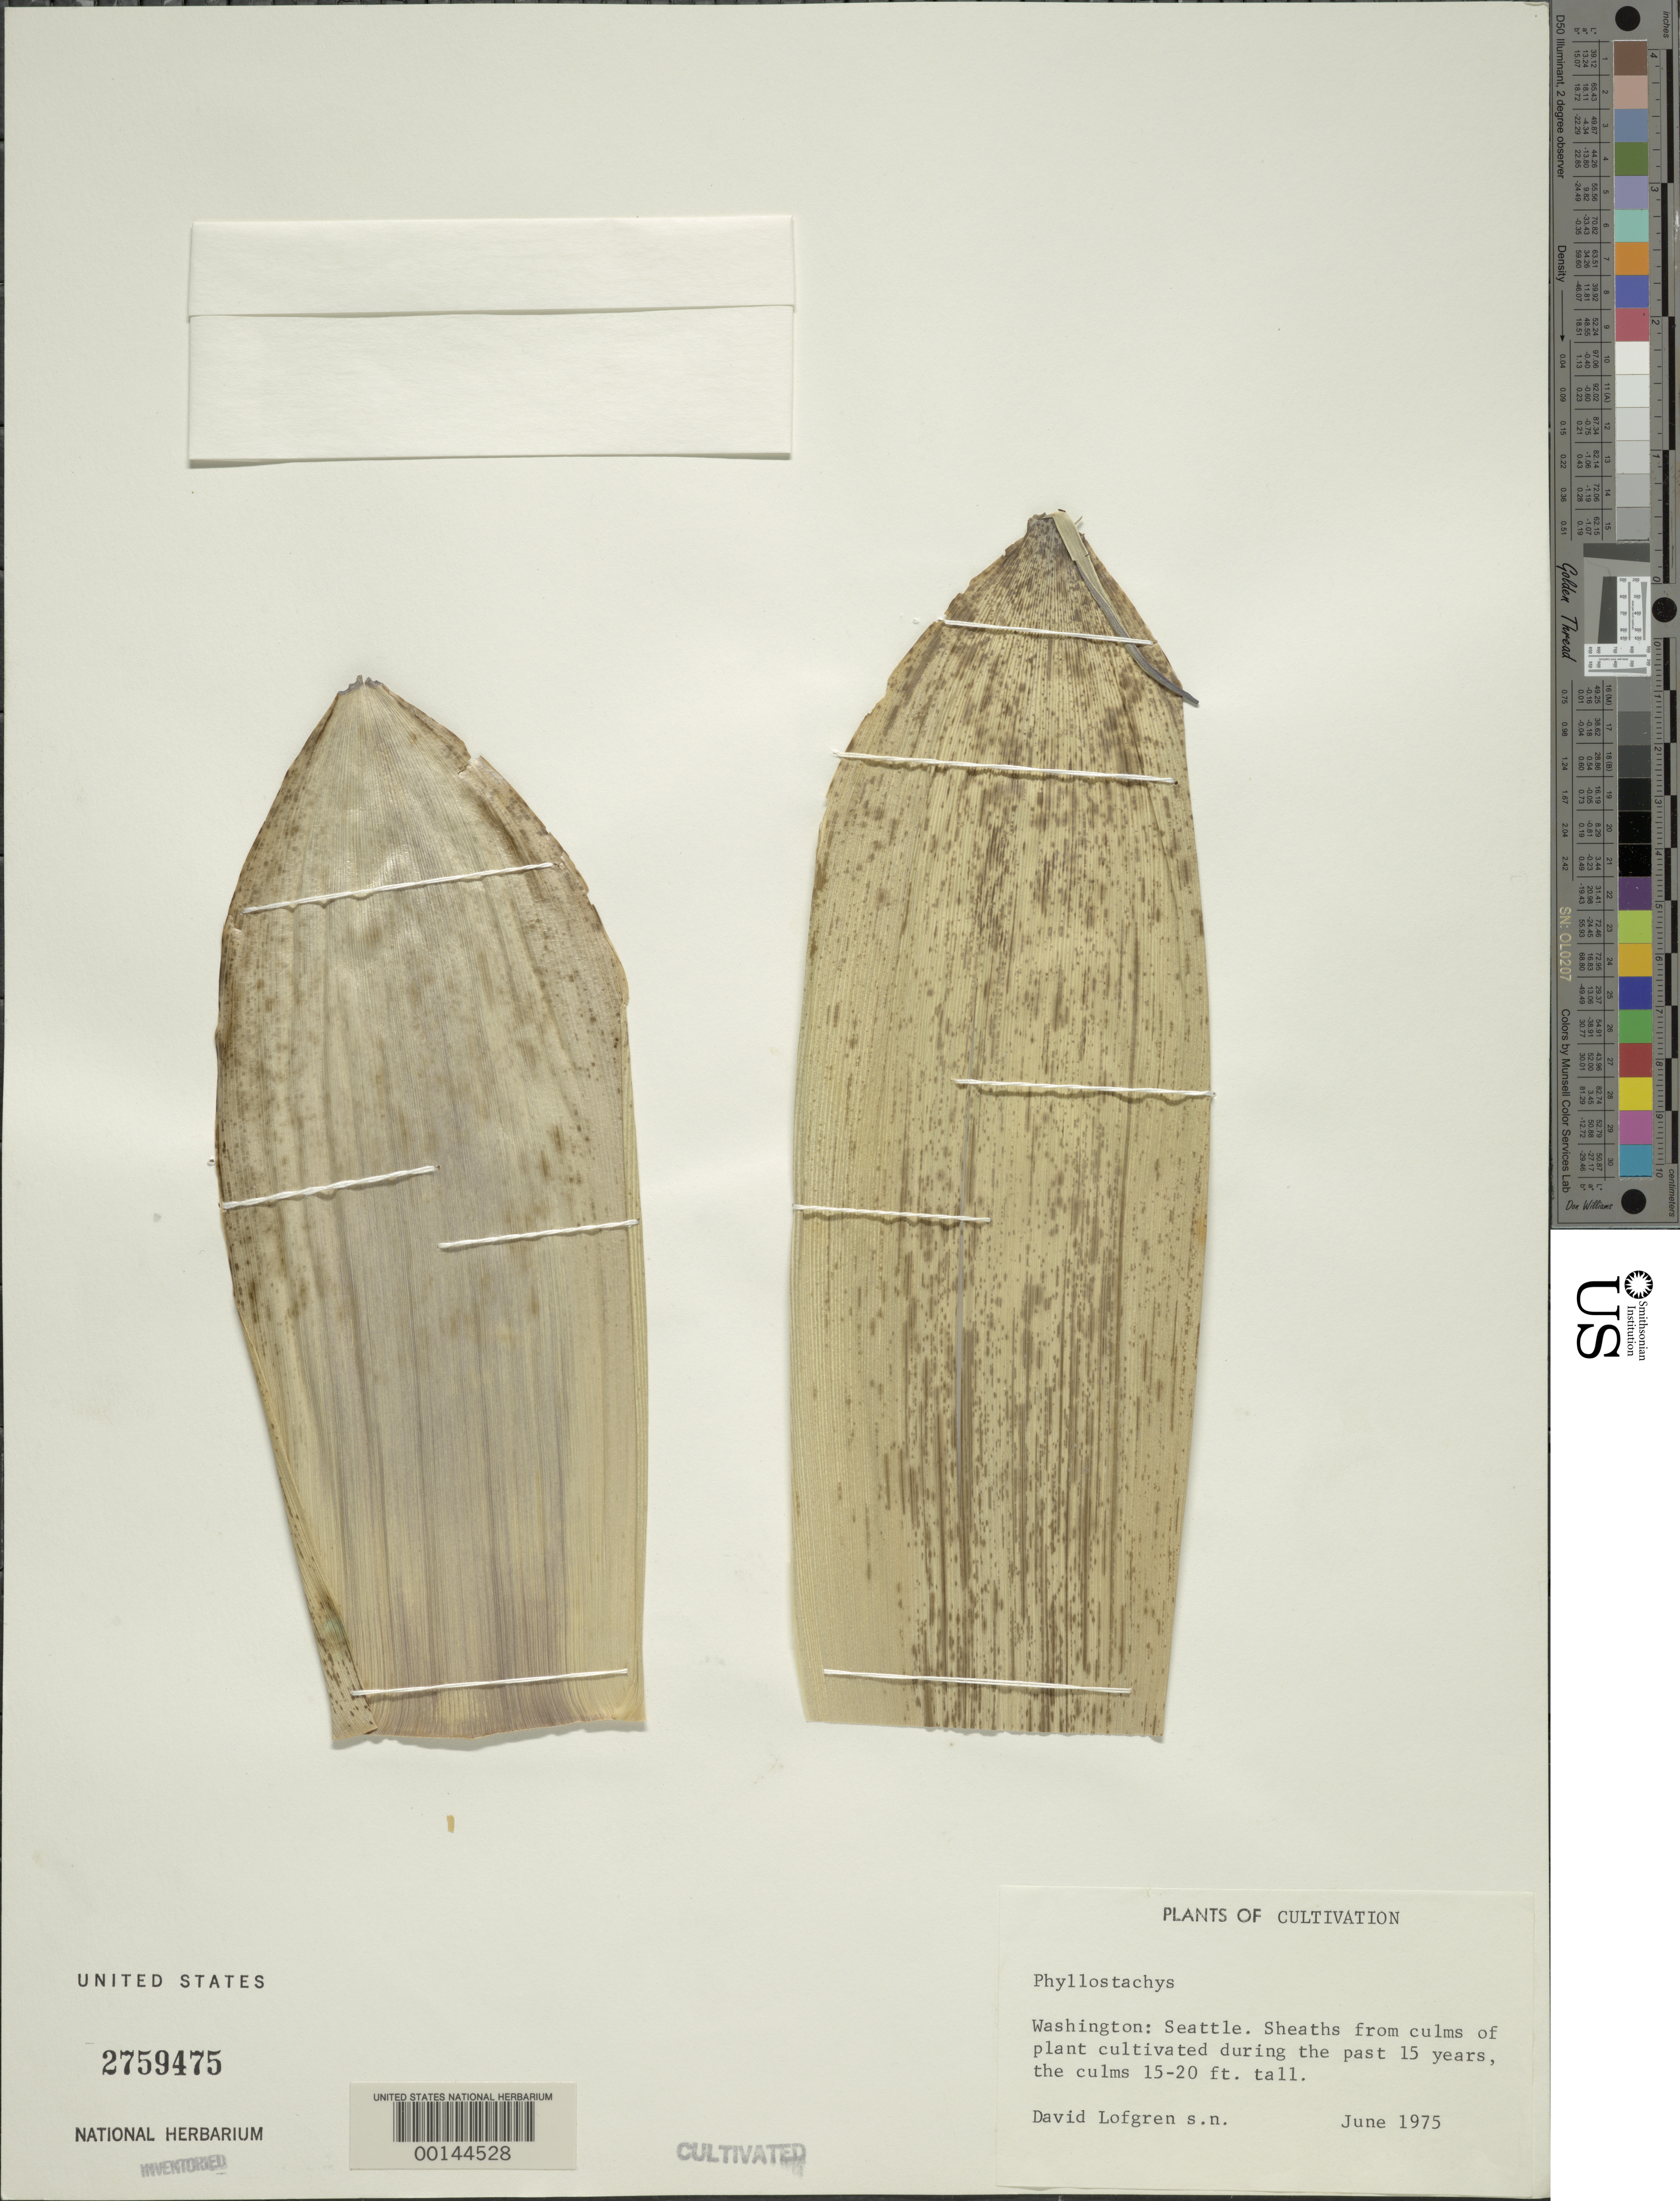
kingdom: Plantae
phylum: Tracheophyta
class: Liliopsida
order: Poales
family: Poaceae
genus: Phyllostachys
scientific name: Phyllostachys sp.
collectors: D. Lofgren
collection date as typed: Jun 1975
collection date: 1975-06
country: United States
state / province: Washington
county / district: King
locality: Seattle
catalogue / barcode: US 2759475